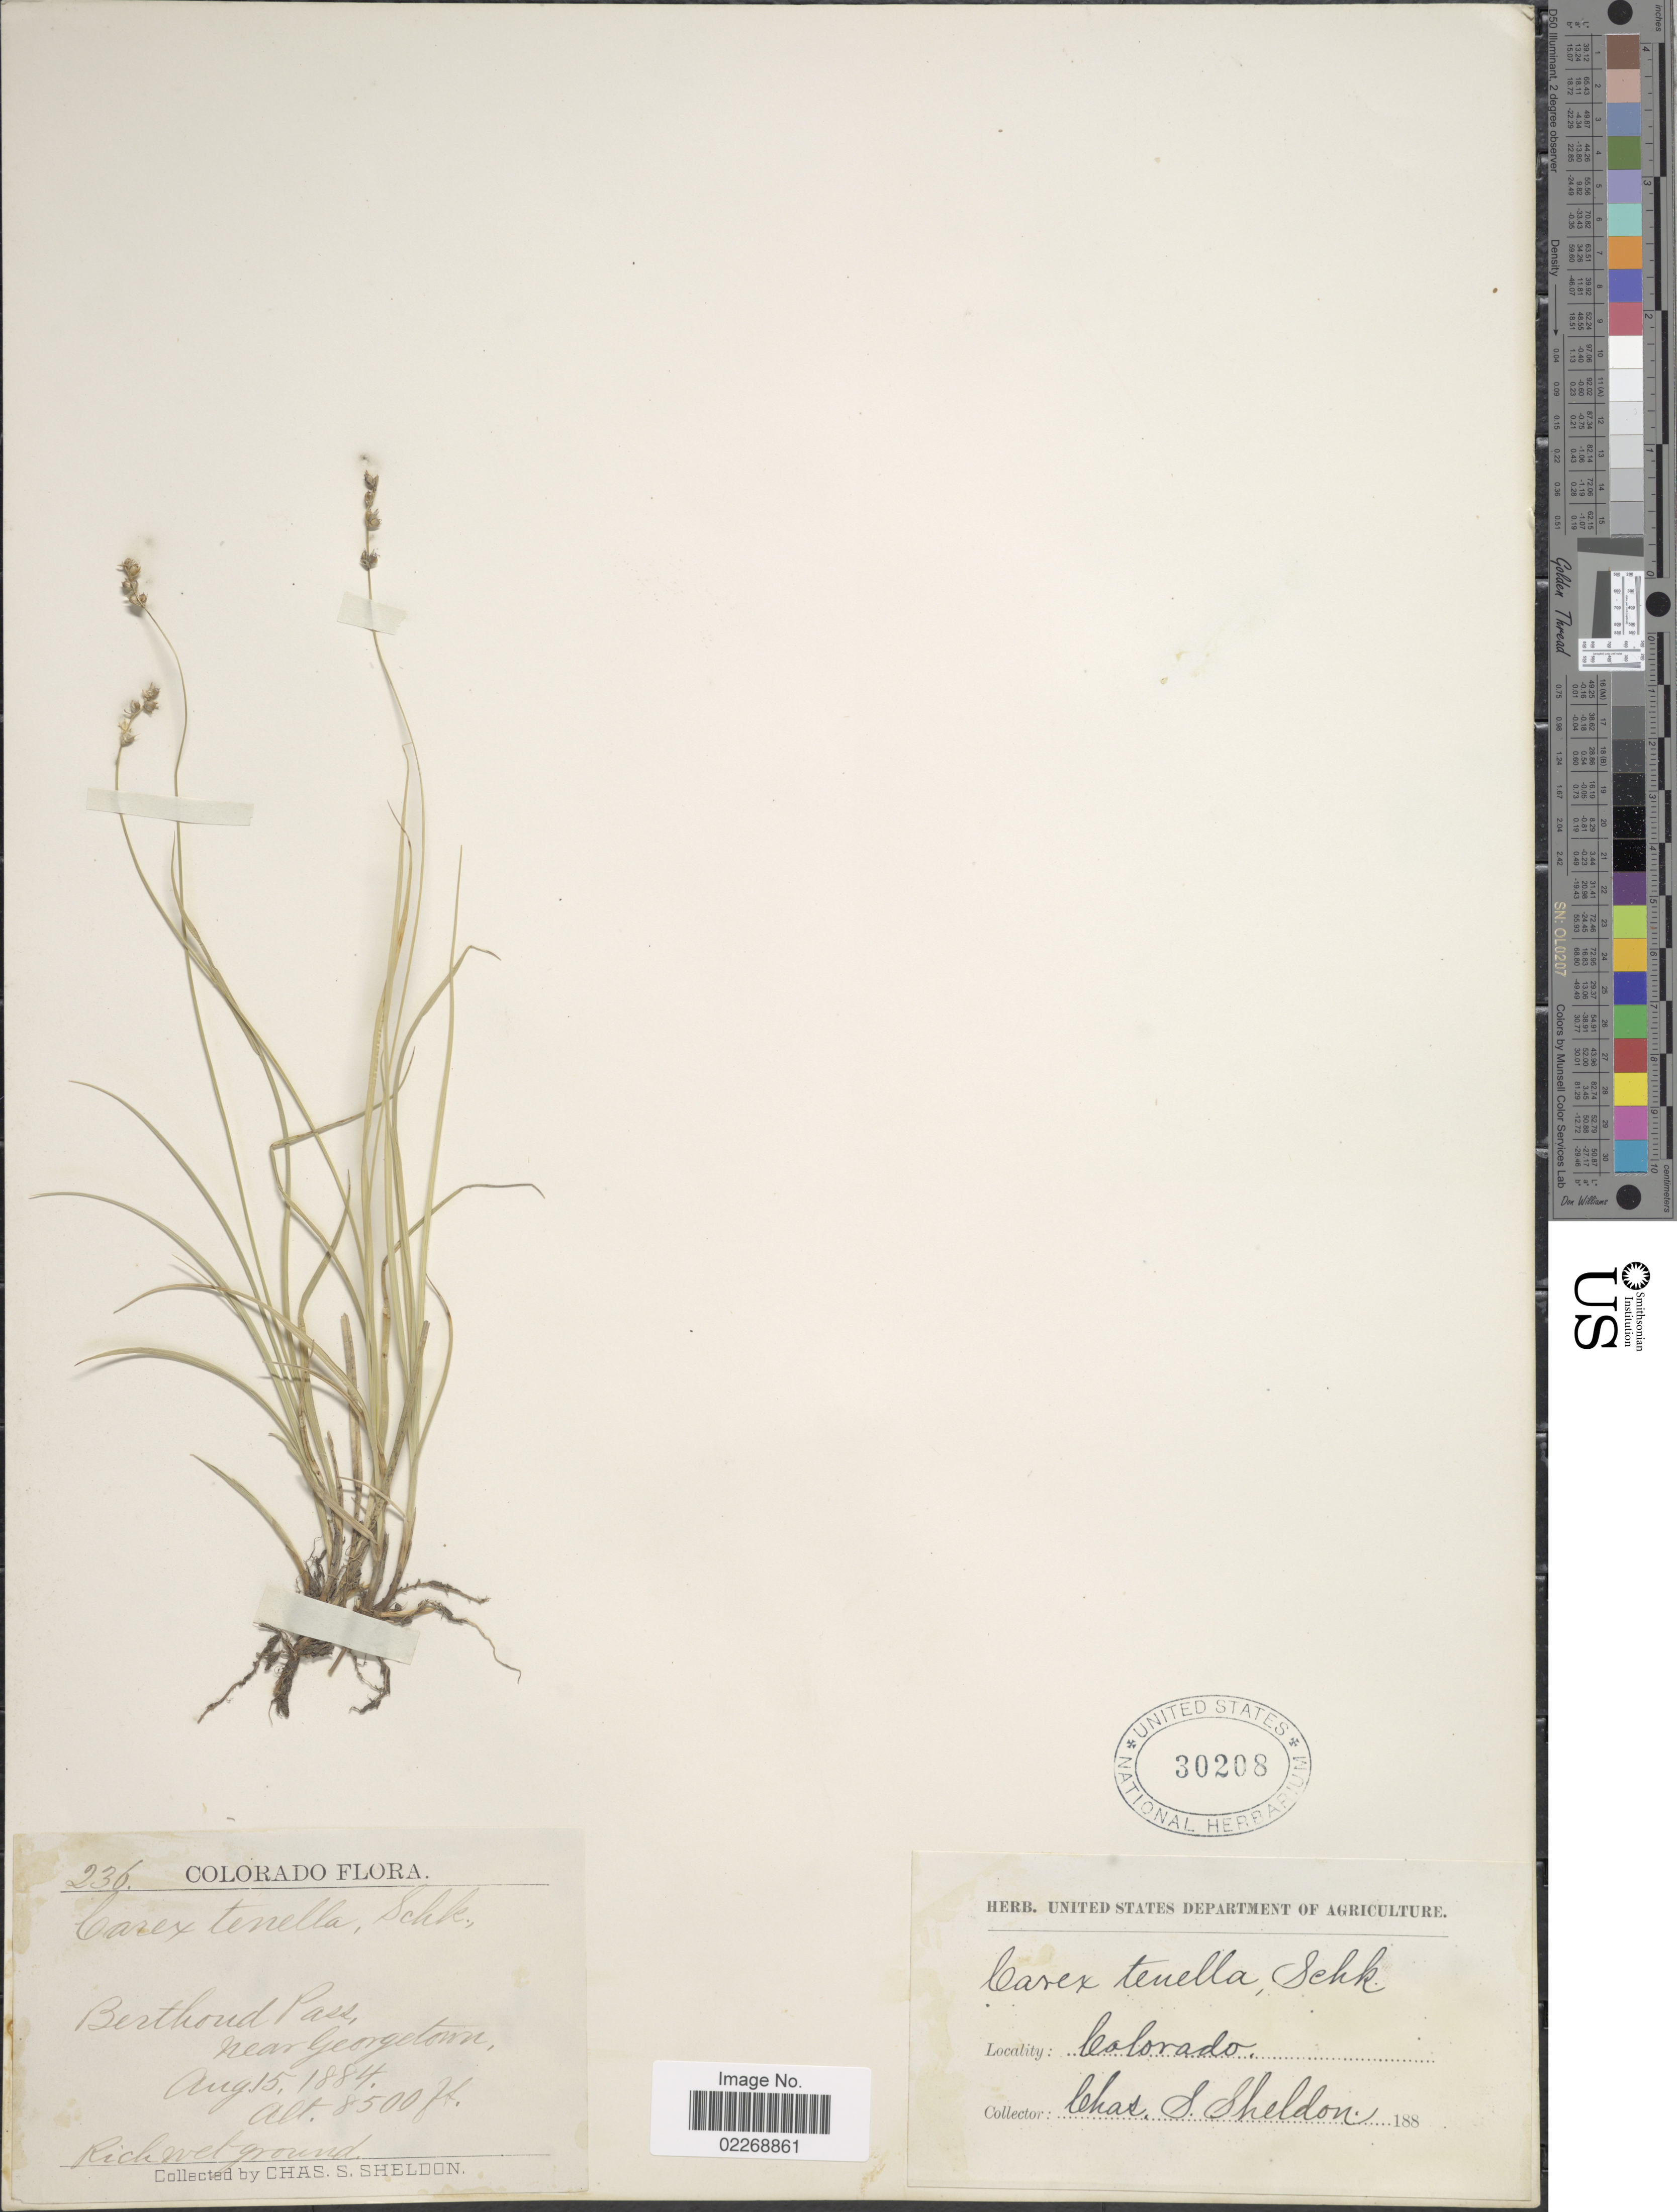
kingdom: Plantae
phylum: Tracheophyta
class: Liliopsida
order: Poales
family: Cyperaceae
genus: Carex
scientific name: Carex disperma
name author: Dewey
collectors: C. S. Sheldon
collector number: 236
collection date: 1884-08-15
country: United States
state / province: Colorado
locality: Berthoud Pass, near Georgetown, Rich wet ground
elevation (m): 2591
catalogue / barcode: US 30208